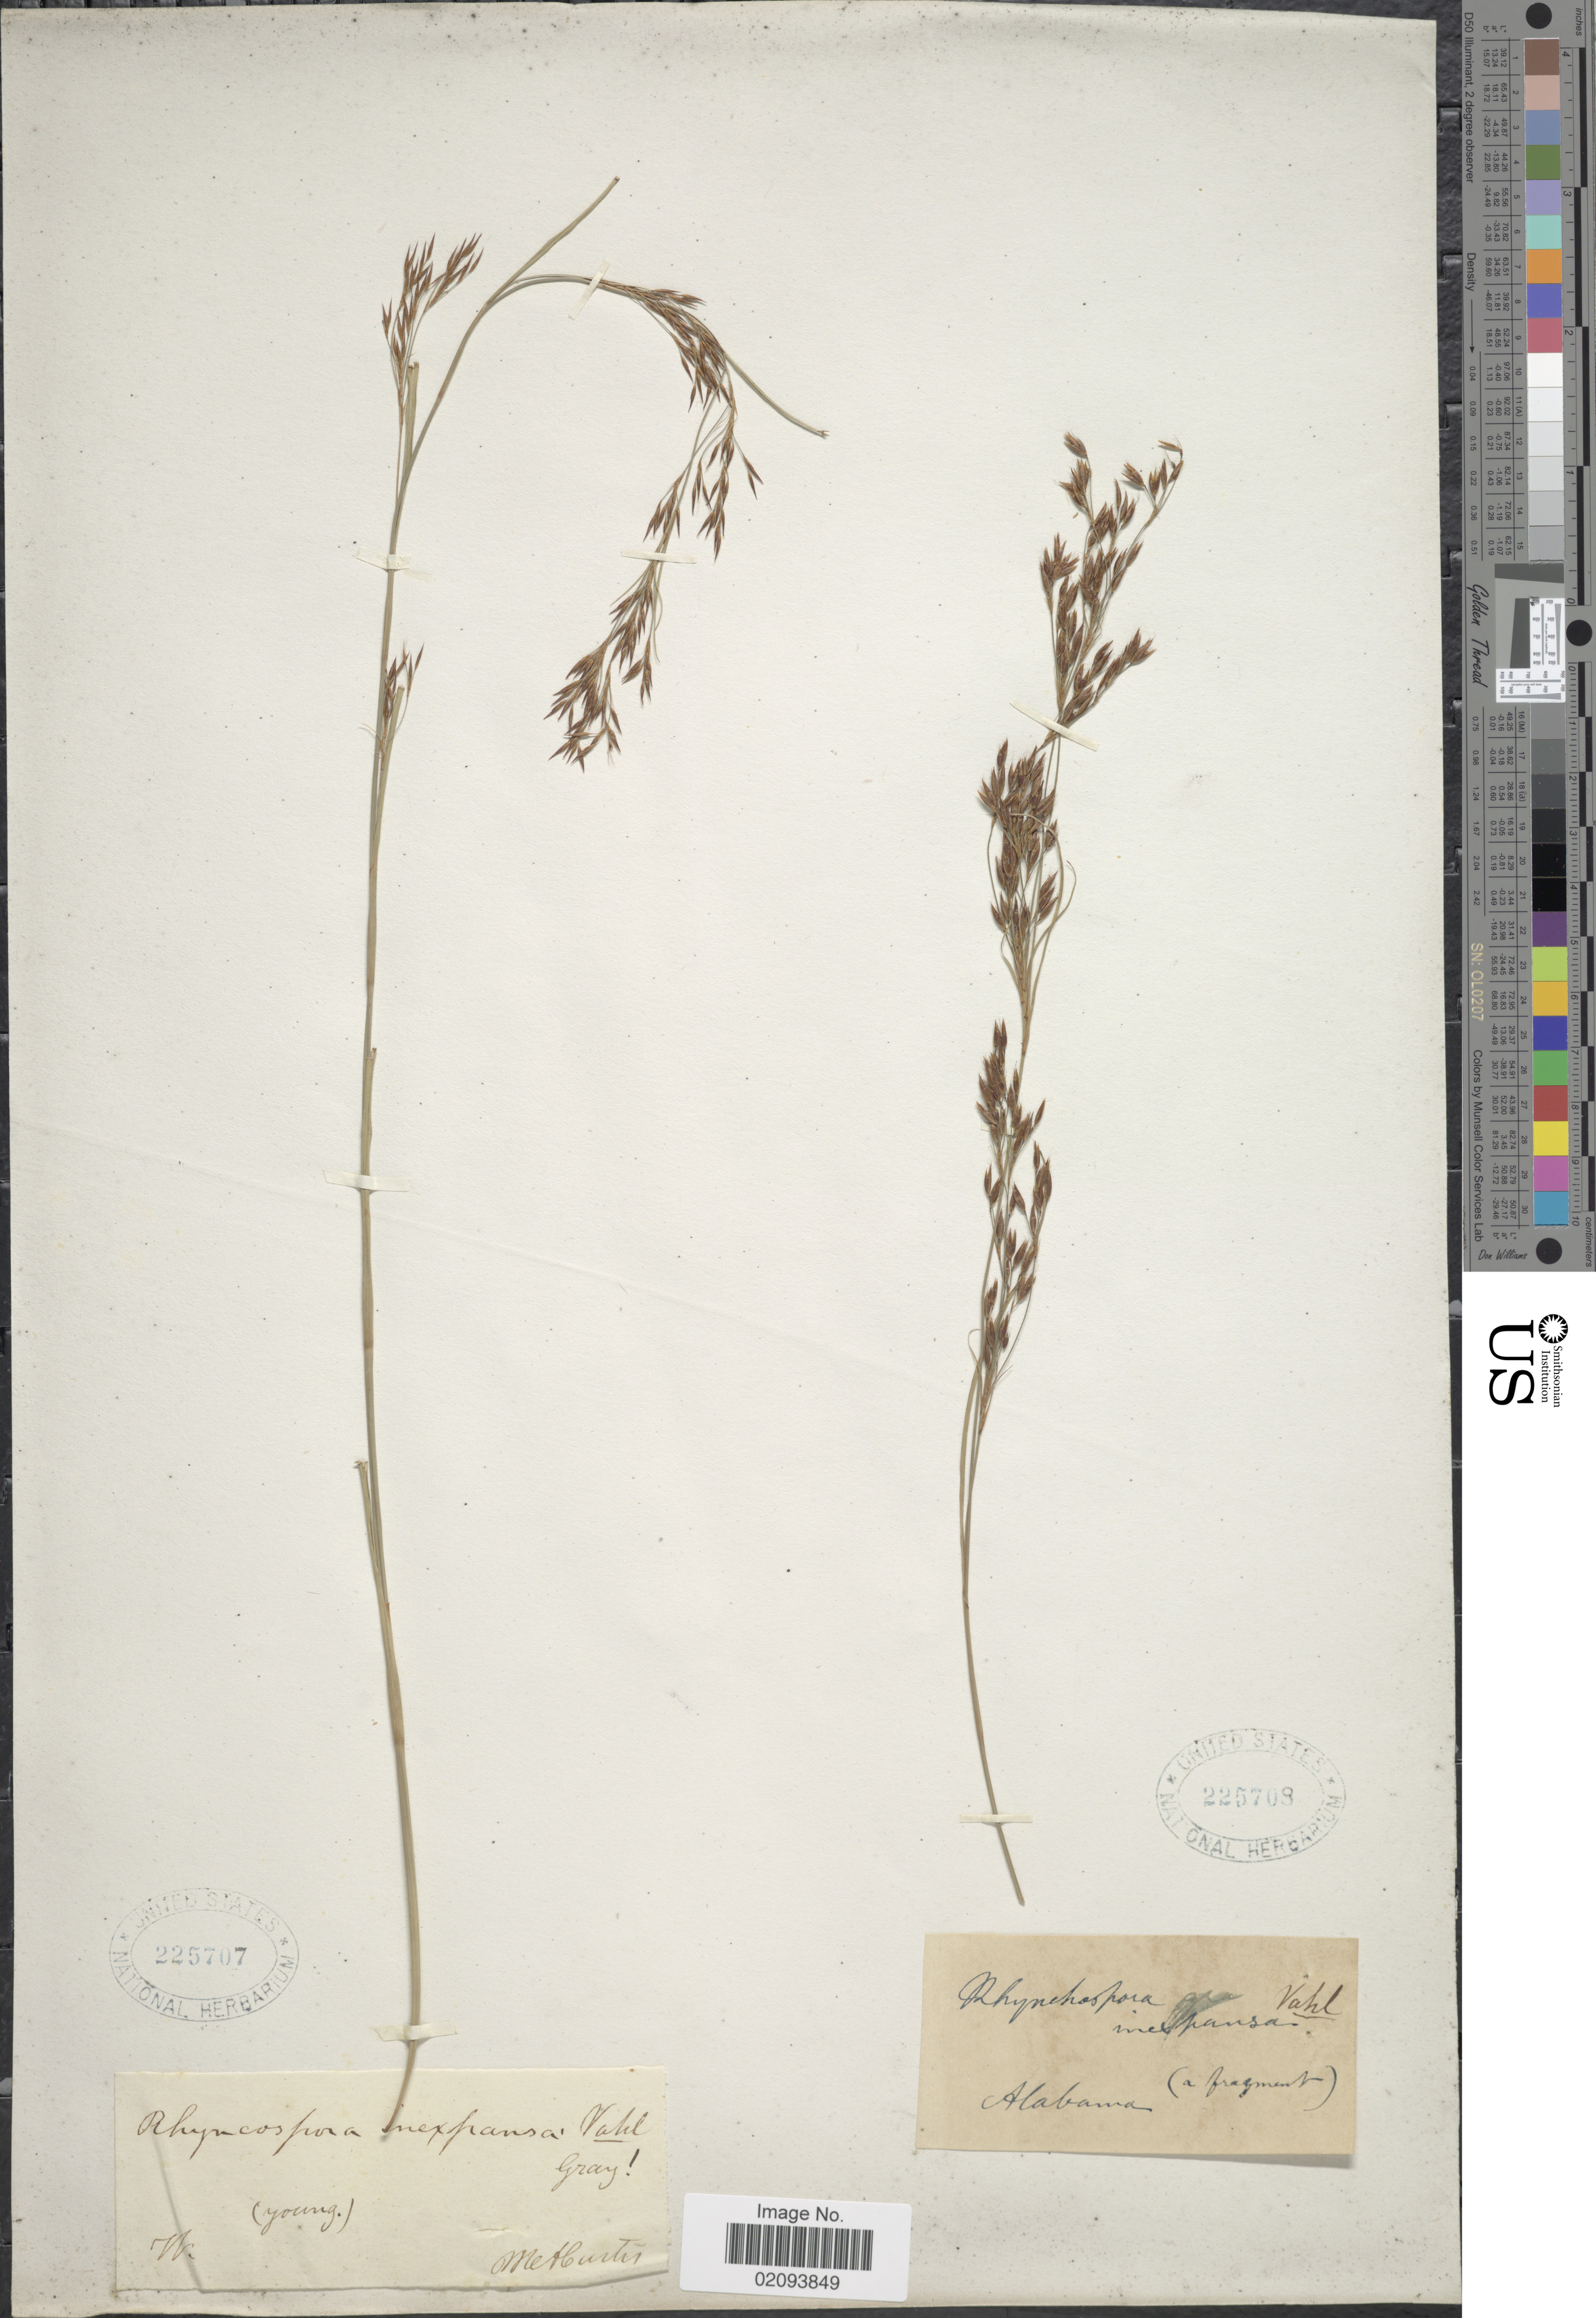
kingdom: Plantae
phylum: Tracheophyta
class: Liliopsida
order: Poales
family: Cyperaceae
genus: Rhynchospora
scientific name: Rhynchospora inexpansa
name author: (Michx.) Vahl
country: United States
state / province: Alabama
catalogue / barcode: US 225708-2